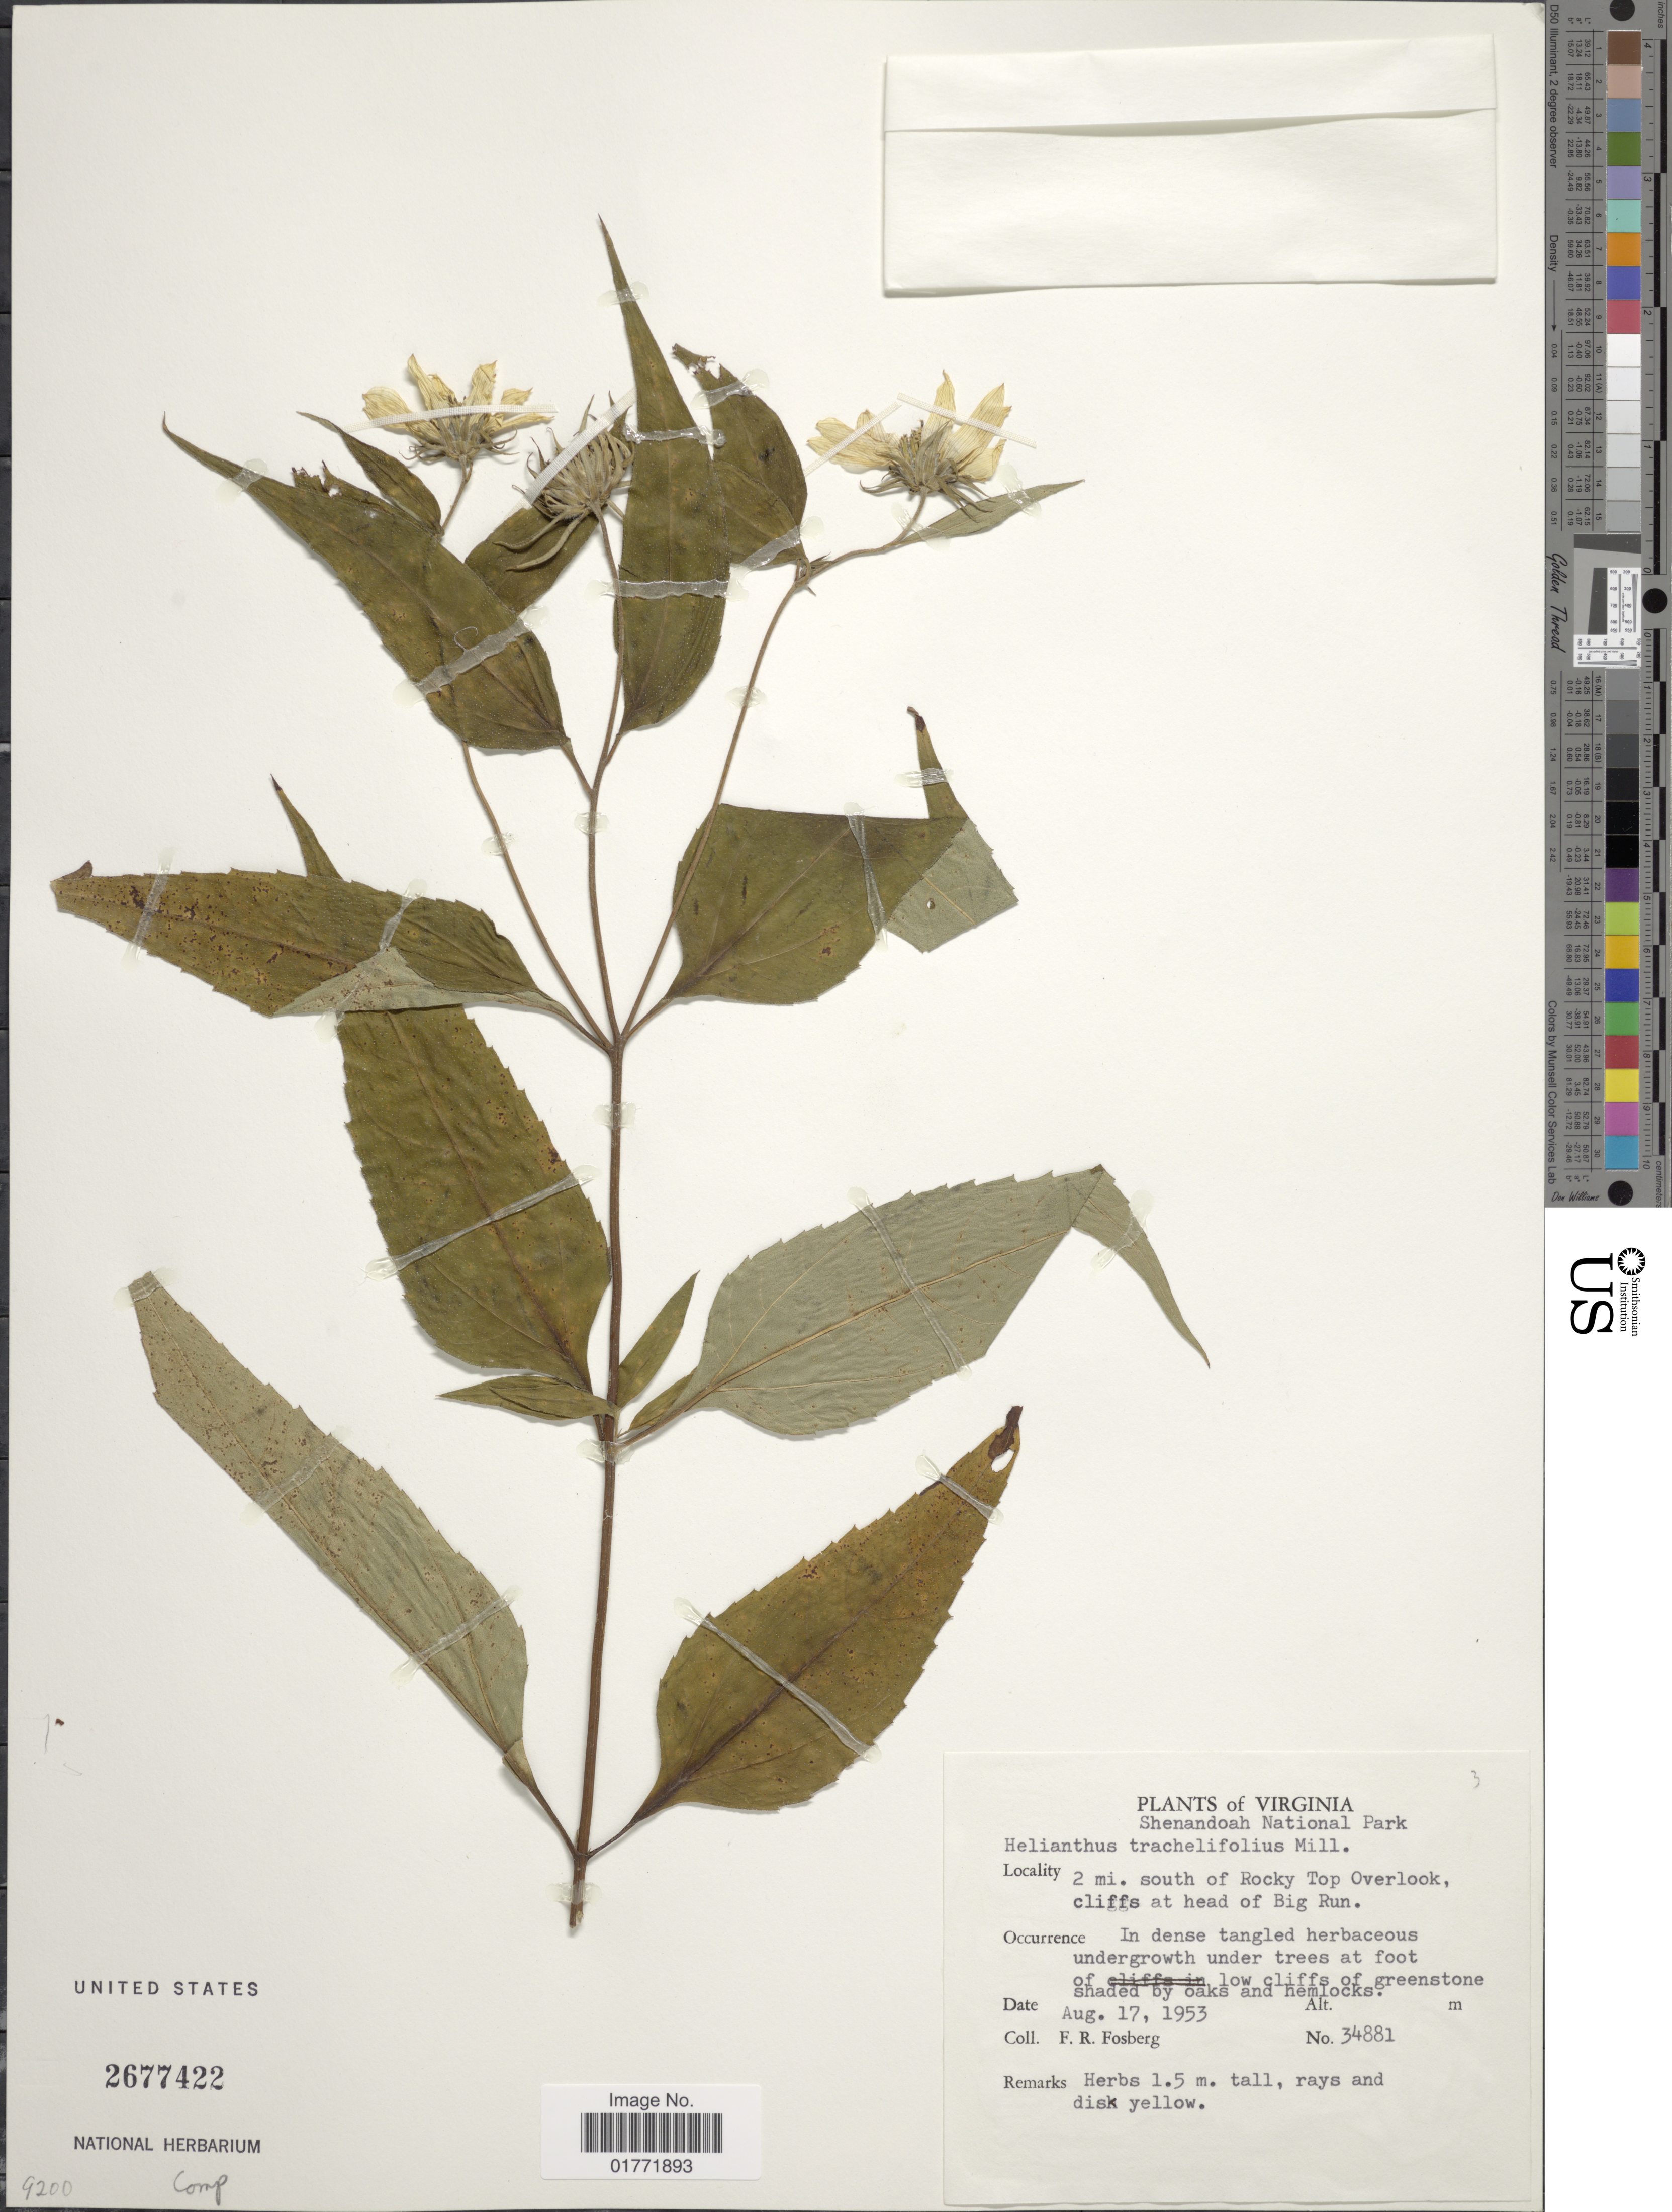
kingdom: Plantae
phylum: Tracheophyta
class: Magnoliopsida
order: Asterales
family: Asteraceae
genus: Helianthus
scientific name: Helianthus tracheliifolius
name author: Mill.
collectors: F. R. Fosberg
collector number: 34881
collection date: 1953-08-17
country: United States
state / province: Virginia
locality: Virginia, Shenandoah National Park, 2 mi. south of Rocky Top Overlook, cliffs at head of Big Run.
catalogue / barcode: US 2677422